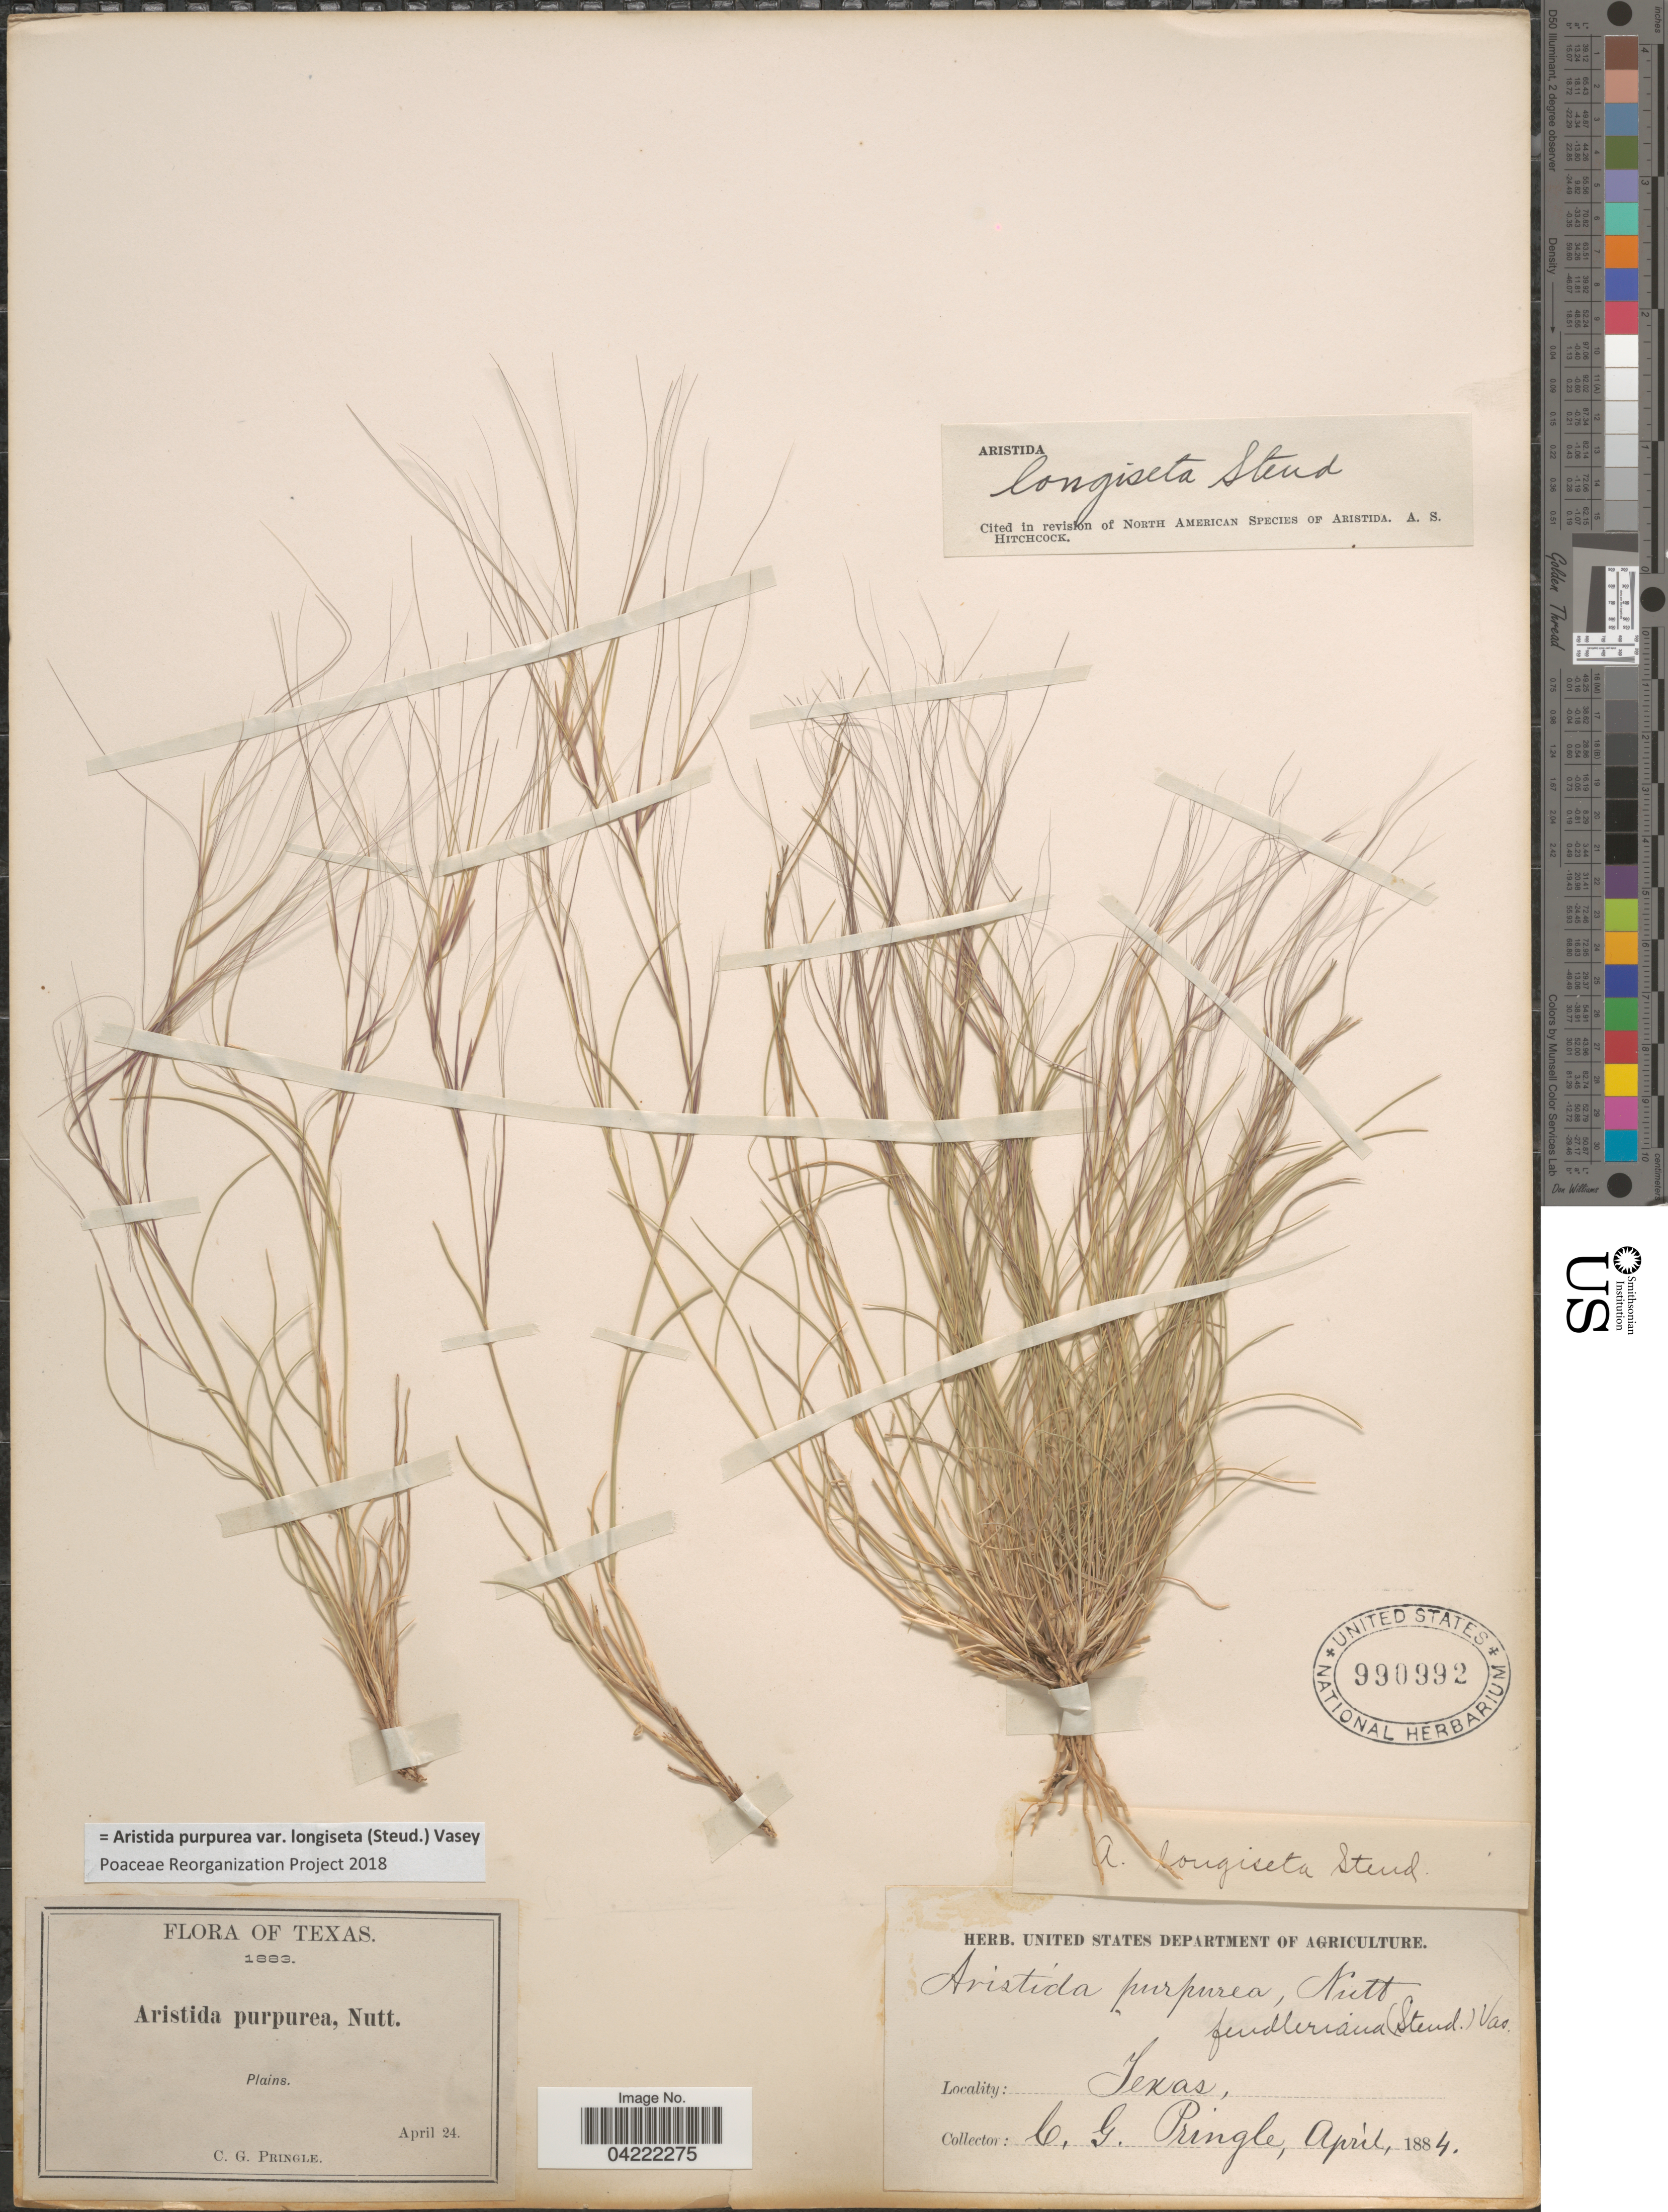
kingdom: Plantae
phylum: Tracheophyta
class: Liliopsida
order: Poales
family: Poaceae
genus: Aristida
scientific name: Aristida purpurea var. longiseta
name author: (Steud.) Vasey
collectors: C. G. Pringle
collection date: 1884-04-24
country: United States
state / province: Texas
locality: Plains.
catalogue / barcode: US 990992